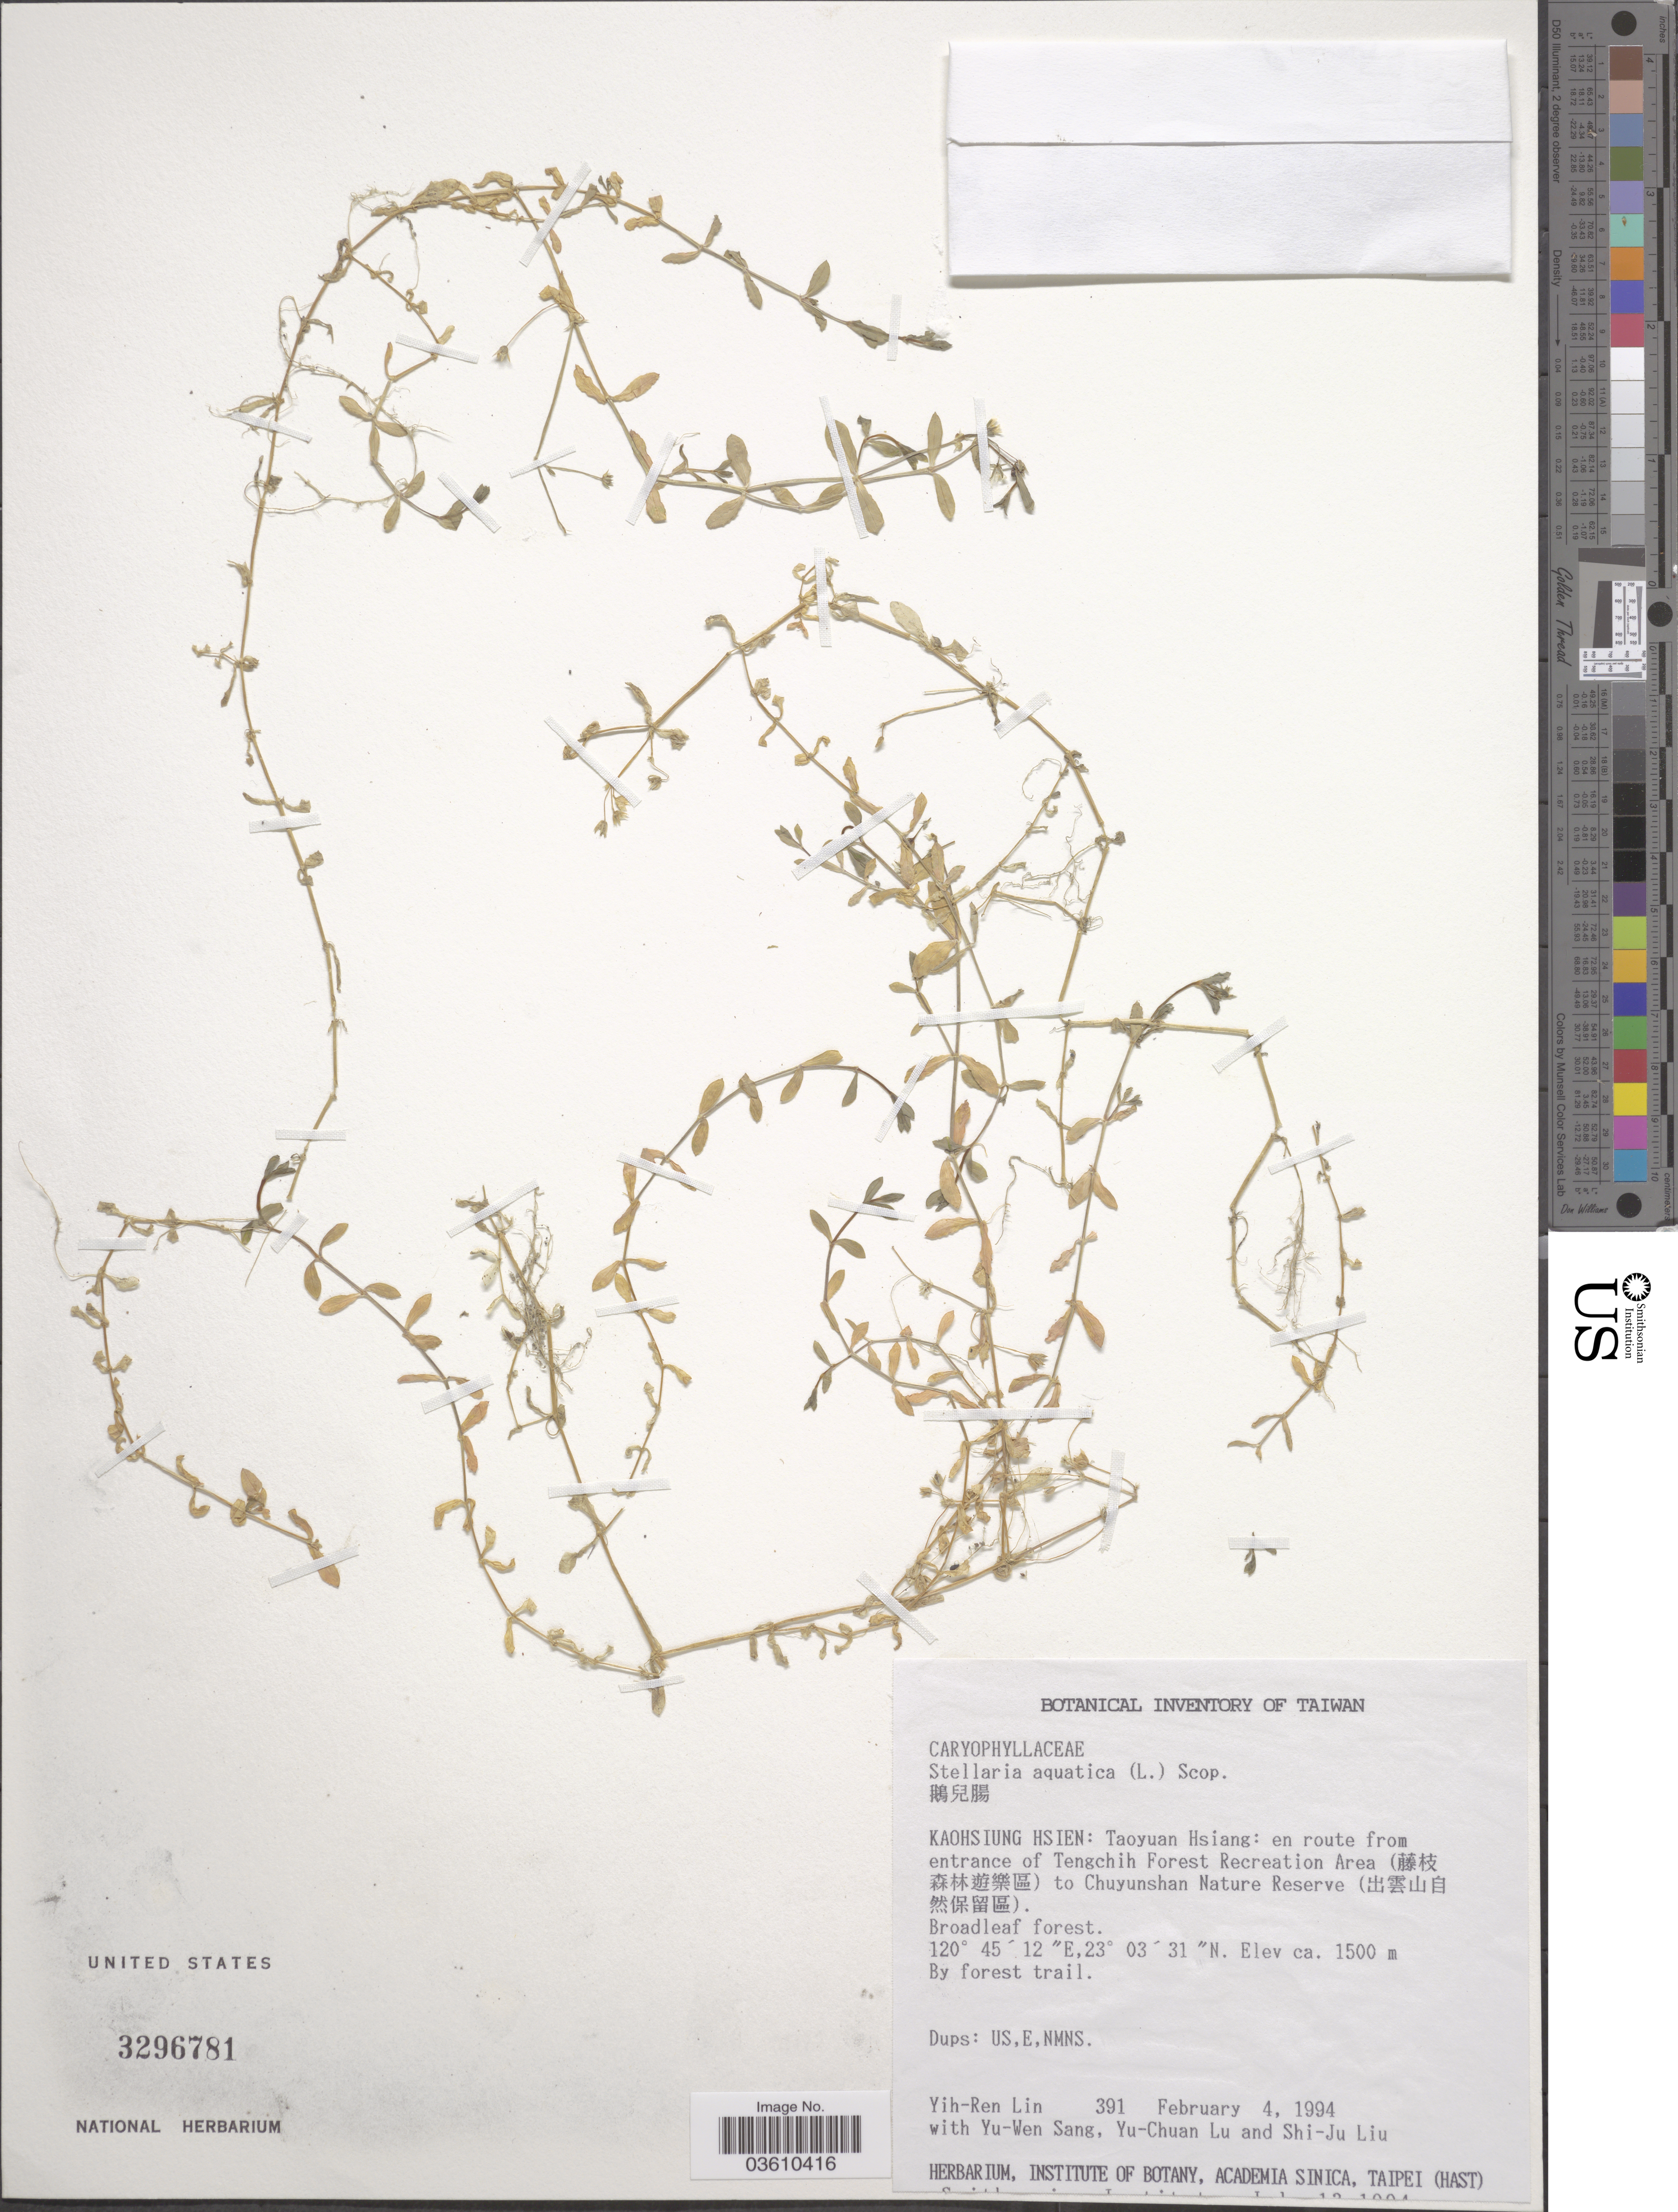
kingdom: Plantae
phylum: Tracheophyta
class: Magnoliopsida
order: Caryophyllales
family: Caryophyllaceae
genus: Stellaria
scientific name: Stellaria aquatica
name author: L.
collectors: Y. Lin, Y. Sang, Y. C. Lu & S. J. Liu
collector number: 391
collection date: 1994-02-04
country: Taiwan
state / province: Kaohsiung City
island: Taiwan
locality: Kaohsiung Hsien: Taoyuan Hsiang: en route from entrance of Tengchih Forest Recreation Area (X) to Chuyunshan Nature Reserve (X).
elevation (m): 1500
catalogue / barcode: US 3296781